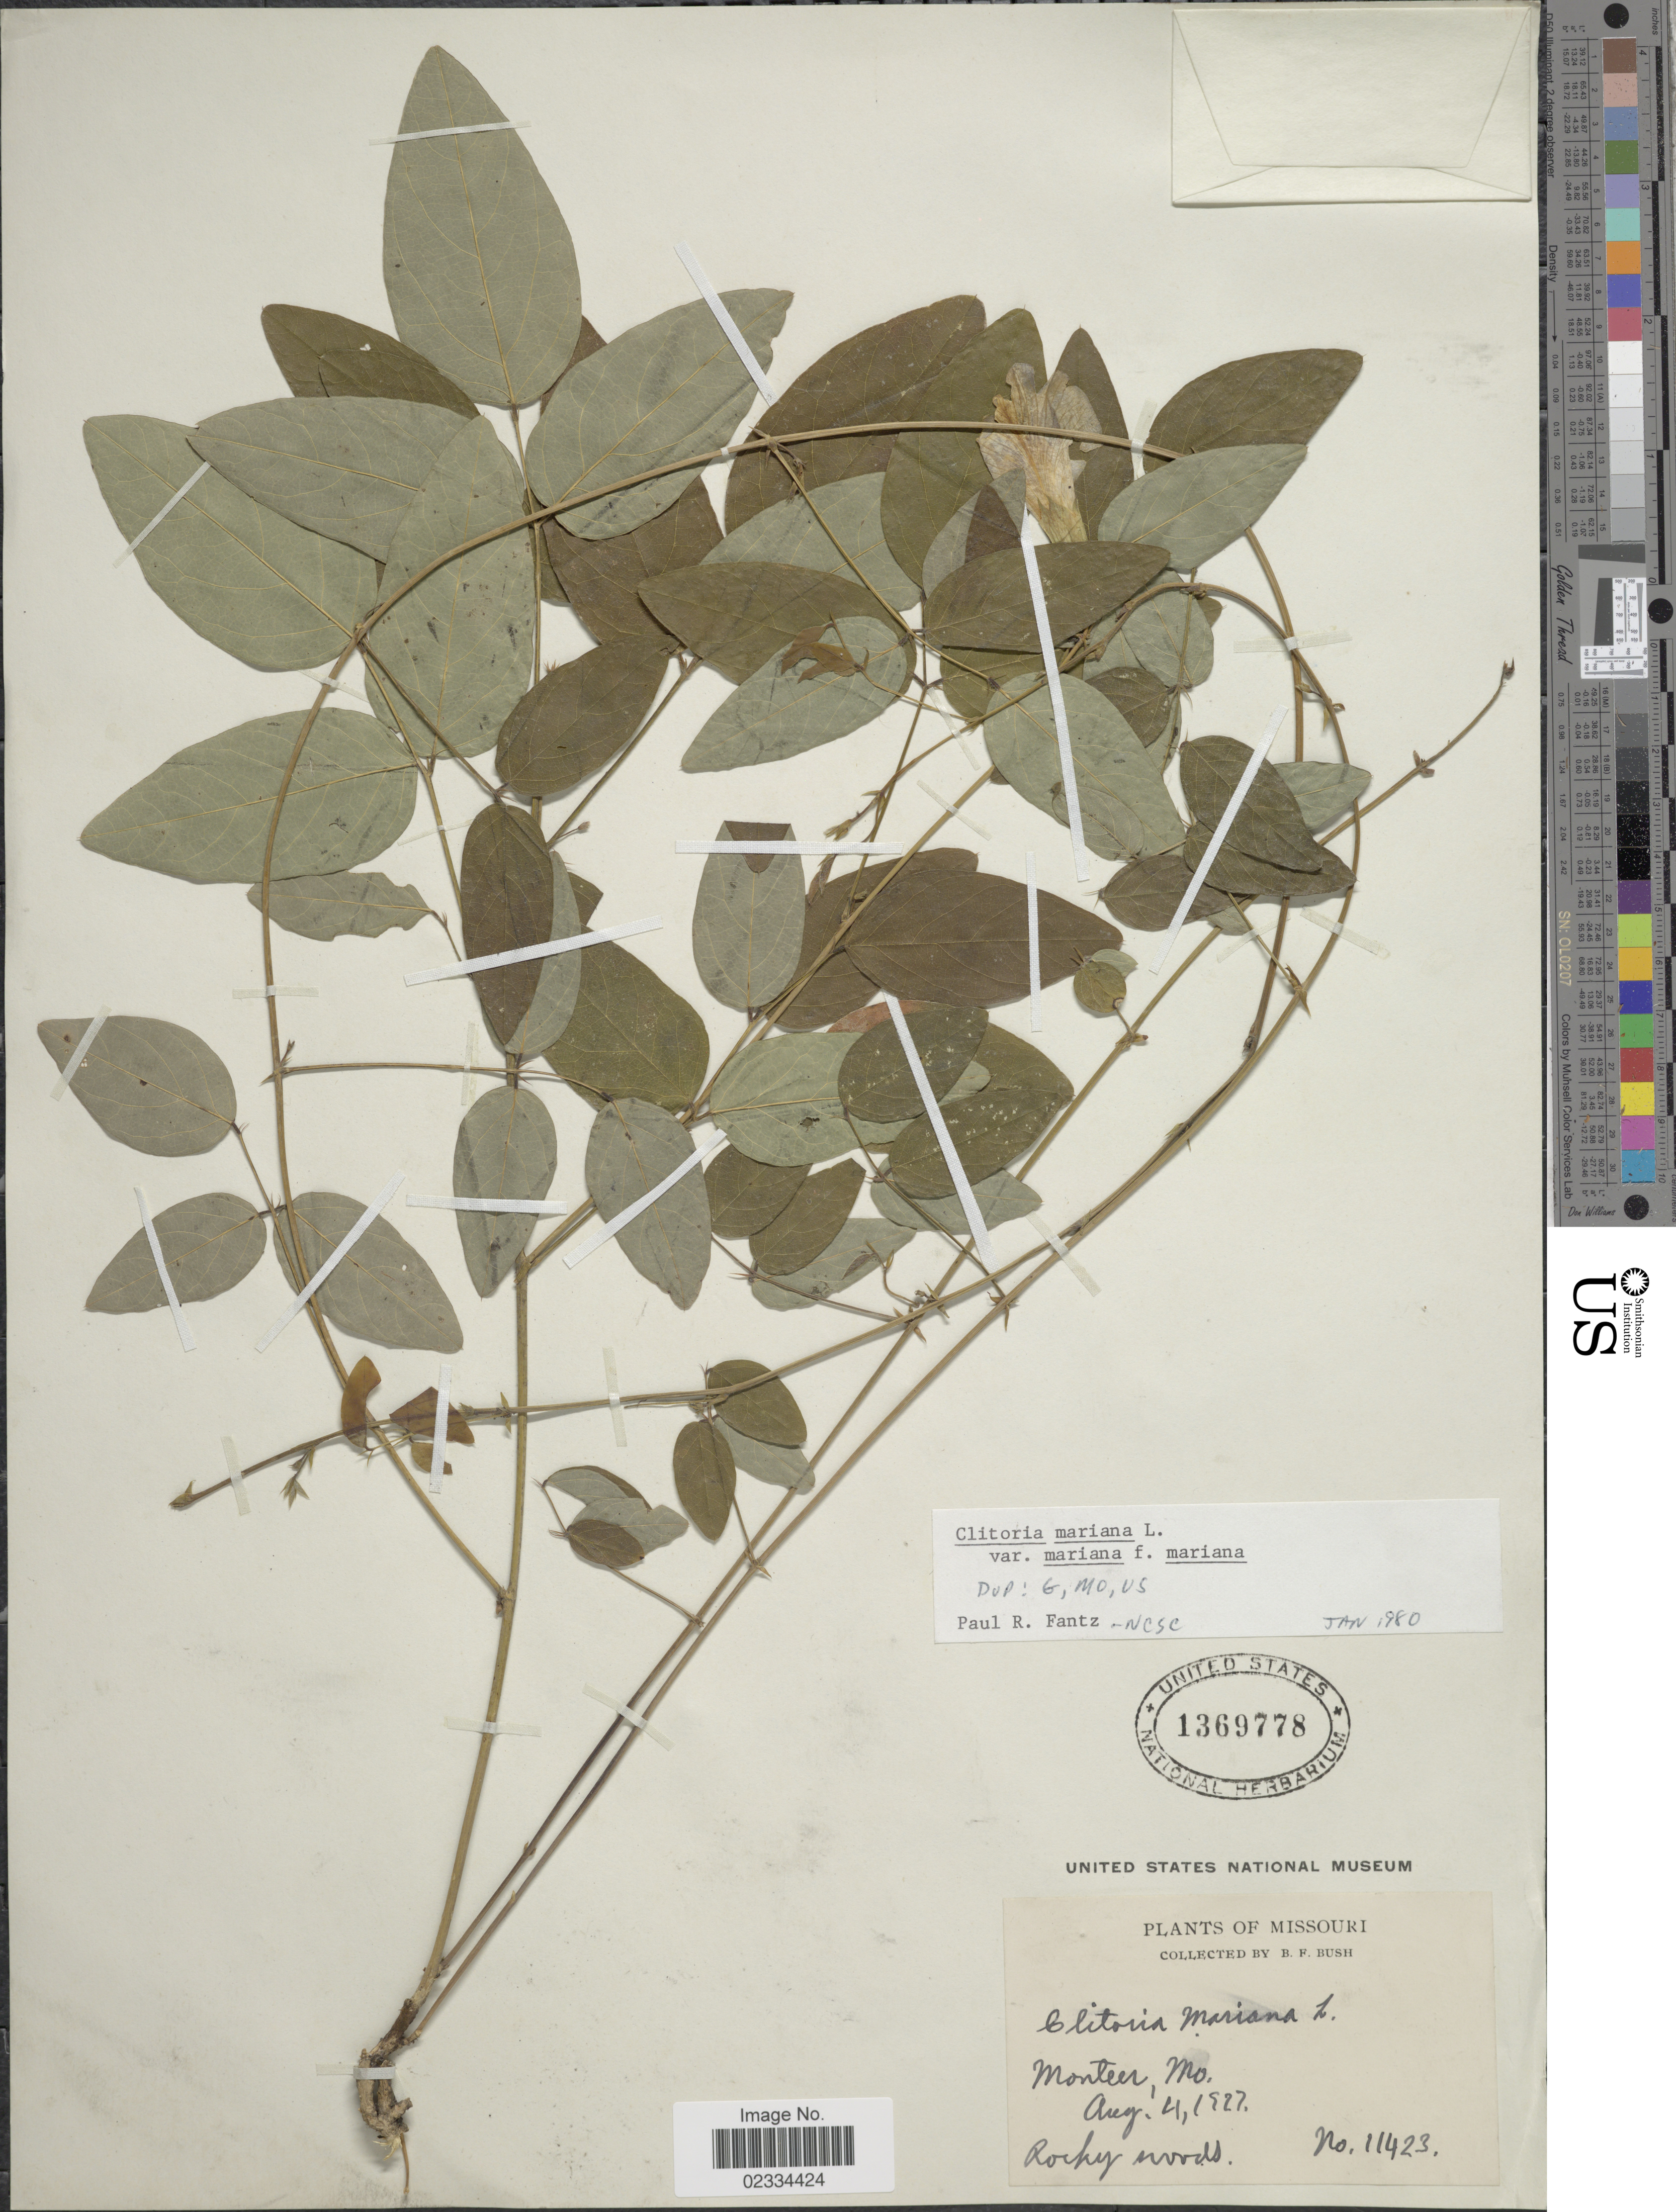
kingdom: Plantae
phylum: Tracheophyta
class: Magnoliopsida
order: Fabales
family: Fabaceae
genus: Clitoria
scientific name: Clitoria mariana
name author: L.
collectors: B. F. Bush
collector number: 11423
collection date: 1927-08-04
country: United States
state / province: Missouri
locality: Monteer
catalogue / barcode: US 1369778